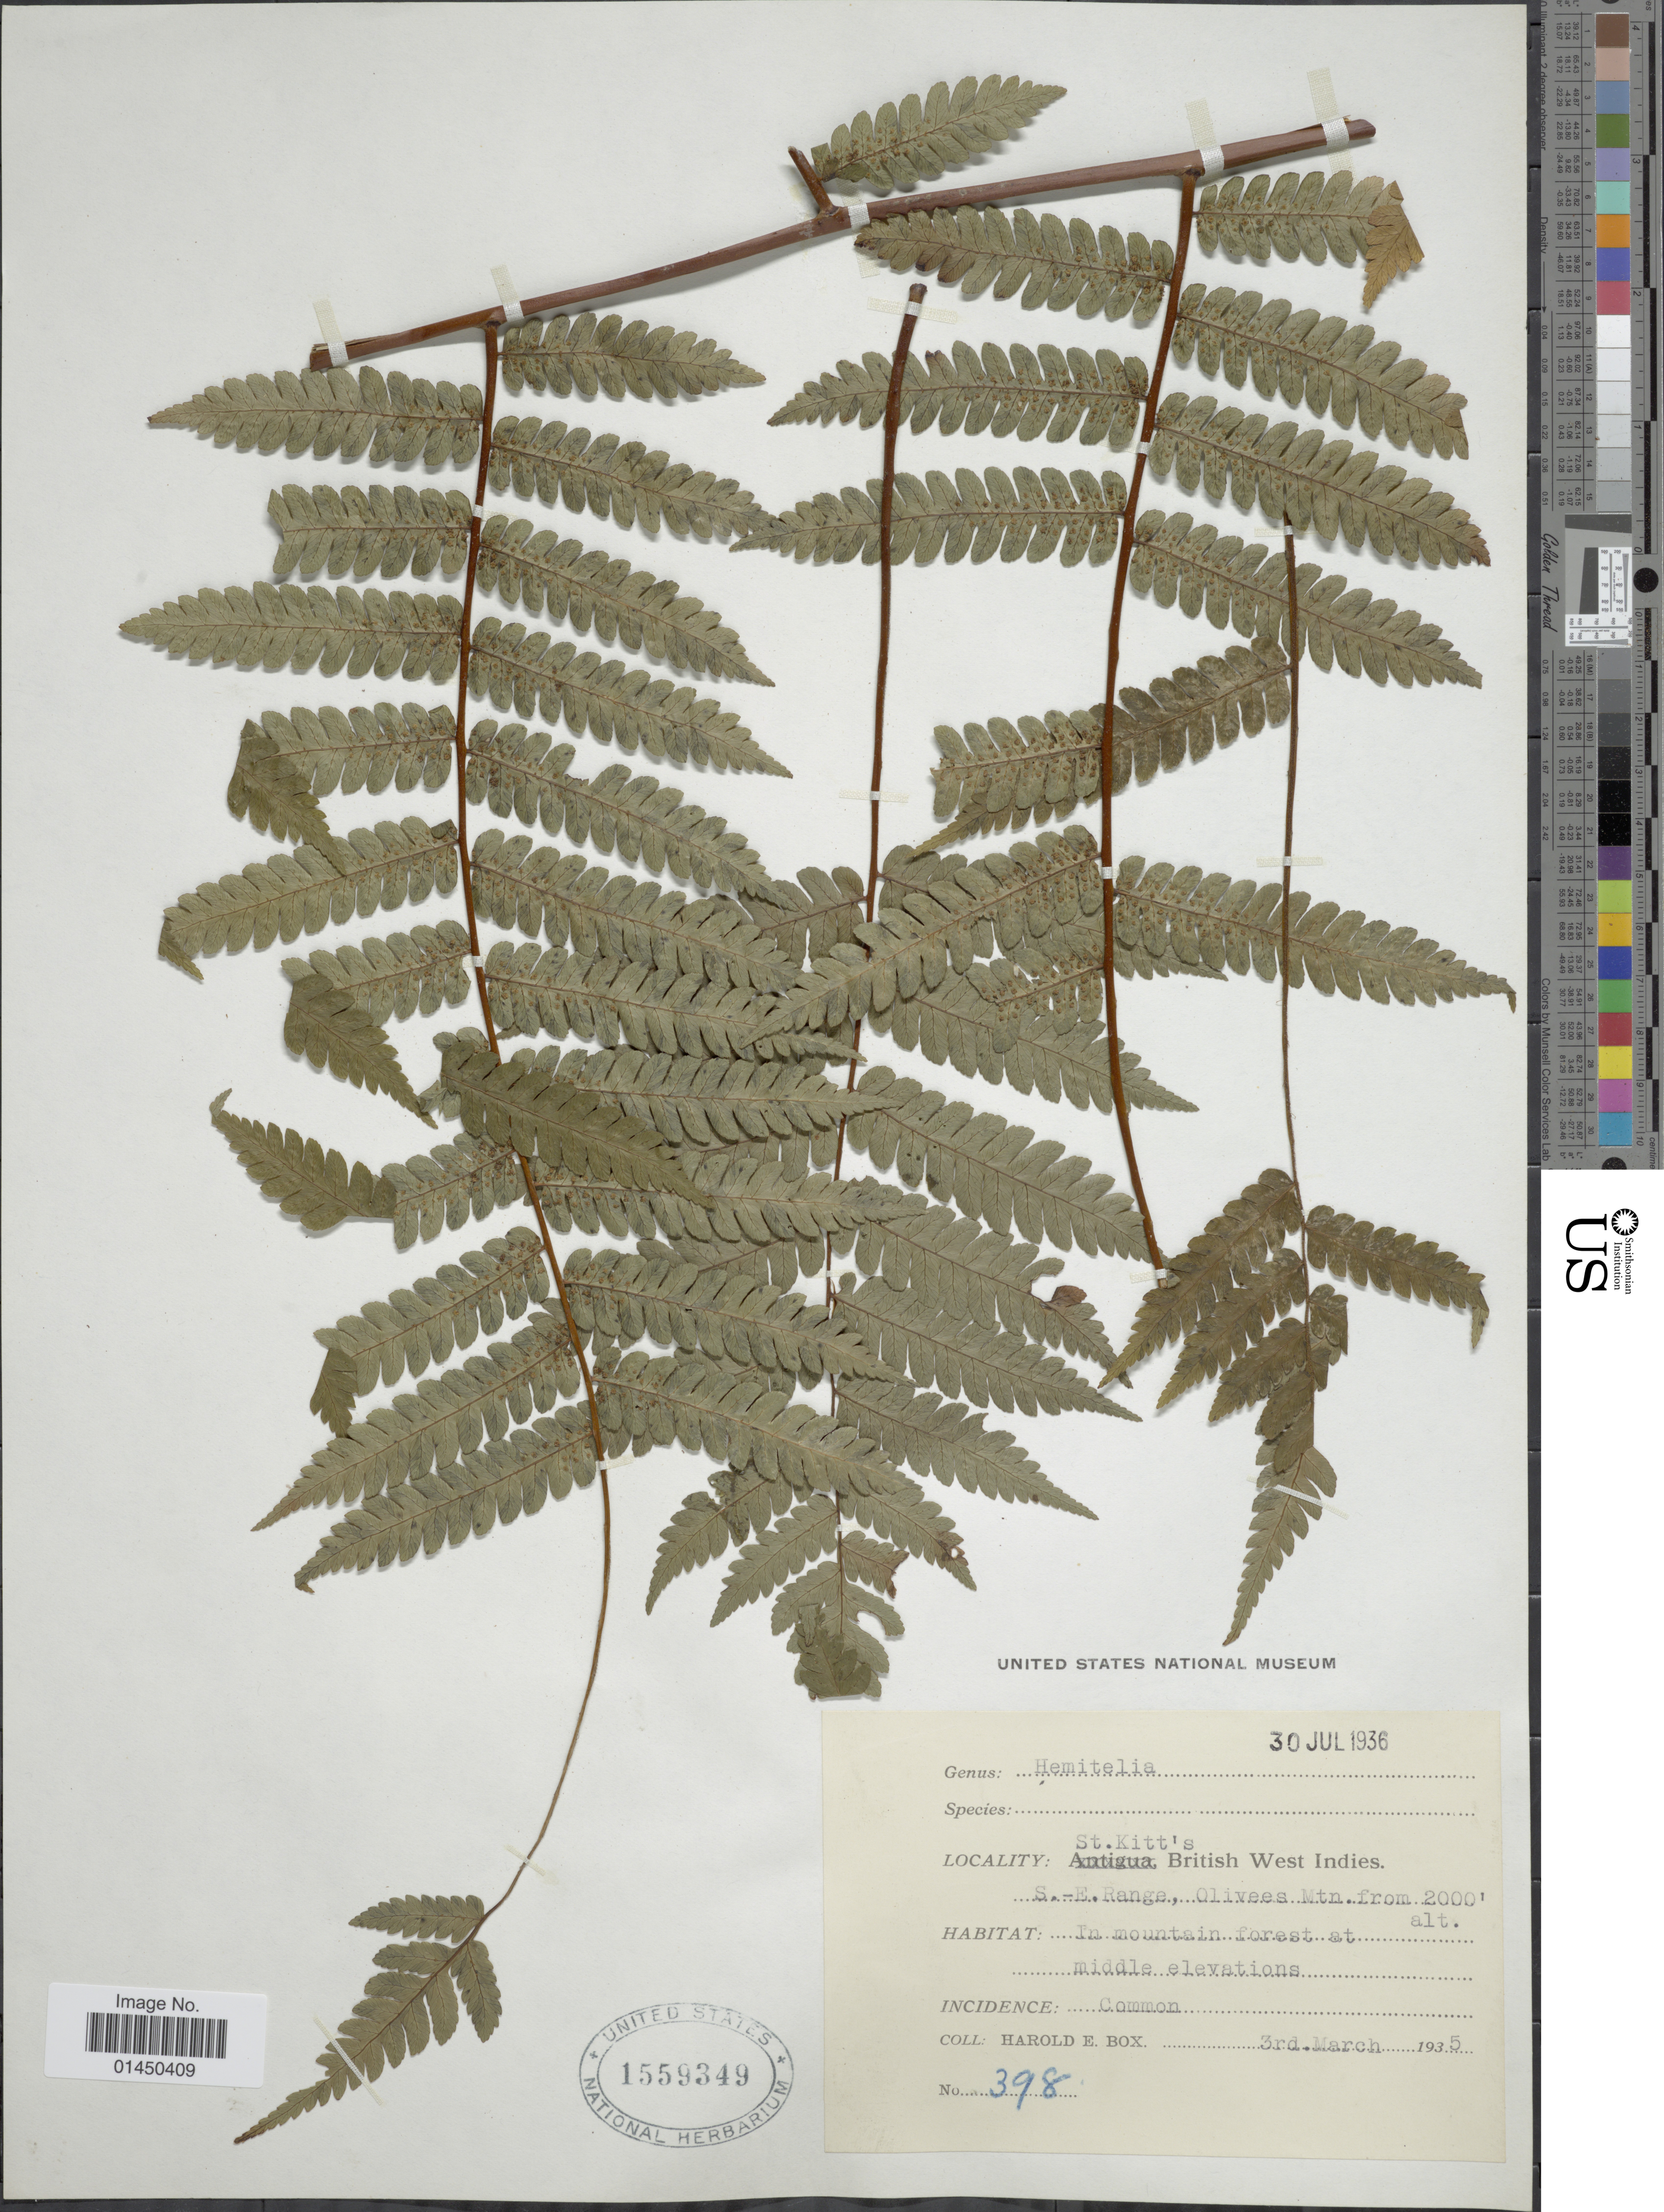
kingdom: Plantae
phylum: Tracheophyta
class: Polypodiopsida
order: Cyatheales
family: Cyatheaceae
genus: Cyathea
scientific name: Cyathea muricata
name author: (Willd.) Fée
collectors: H. E. Box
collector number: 398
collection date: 1935-03-03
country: St. Christopher-Nevis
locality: St. Kitt's, S.-E. Range, Olivees Mtn, in mountain forest.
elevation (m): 610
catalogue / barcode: US 1559349